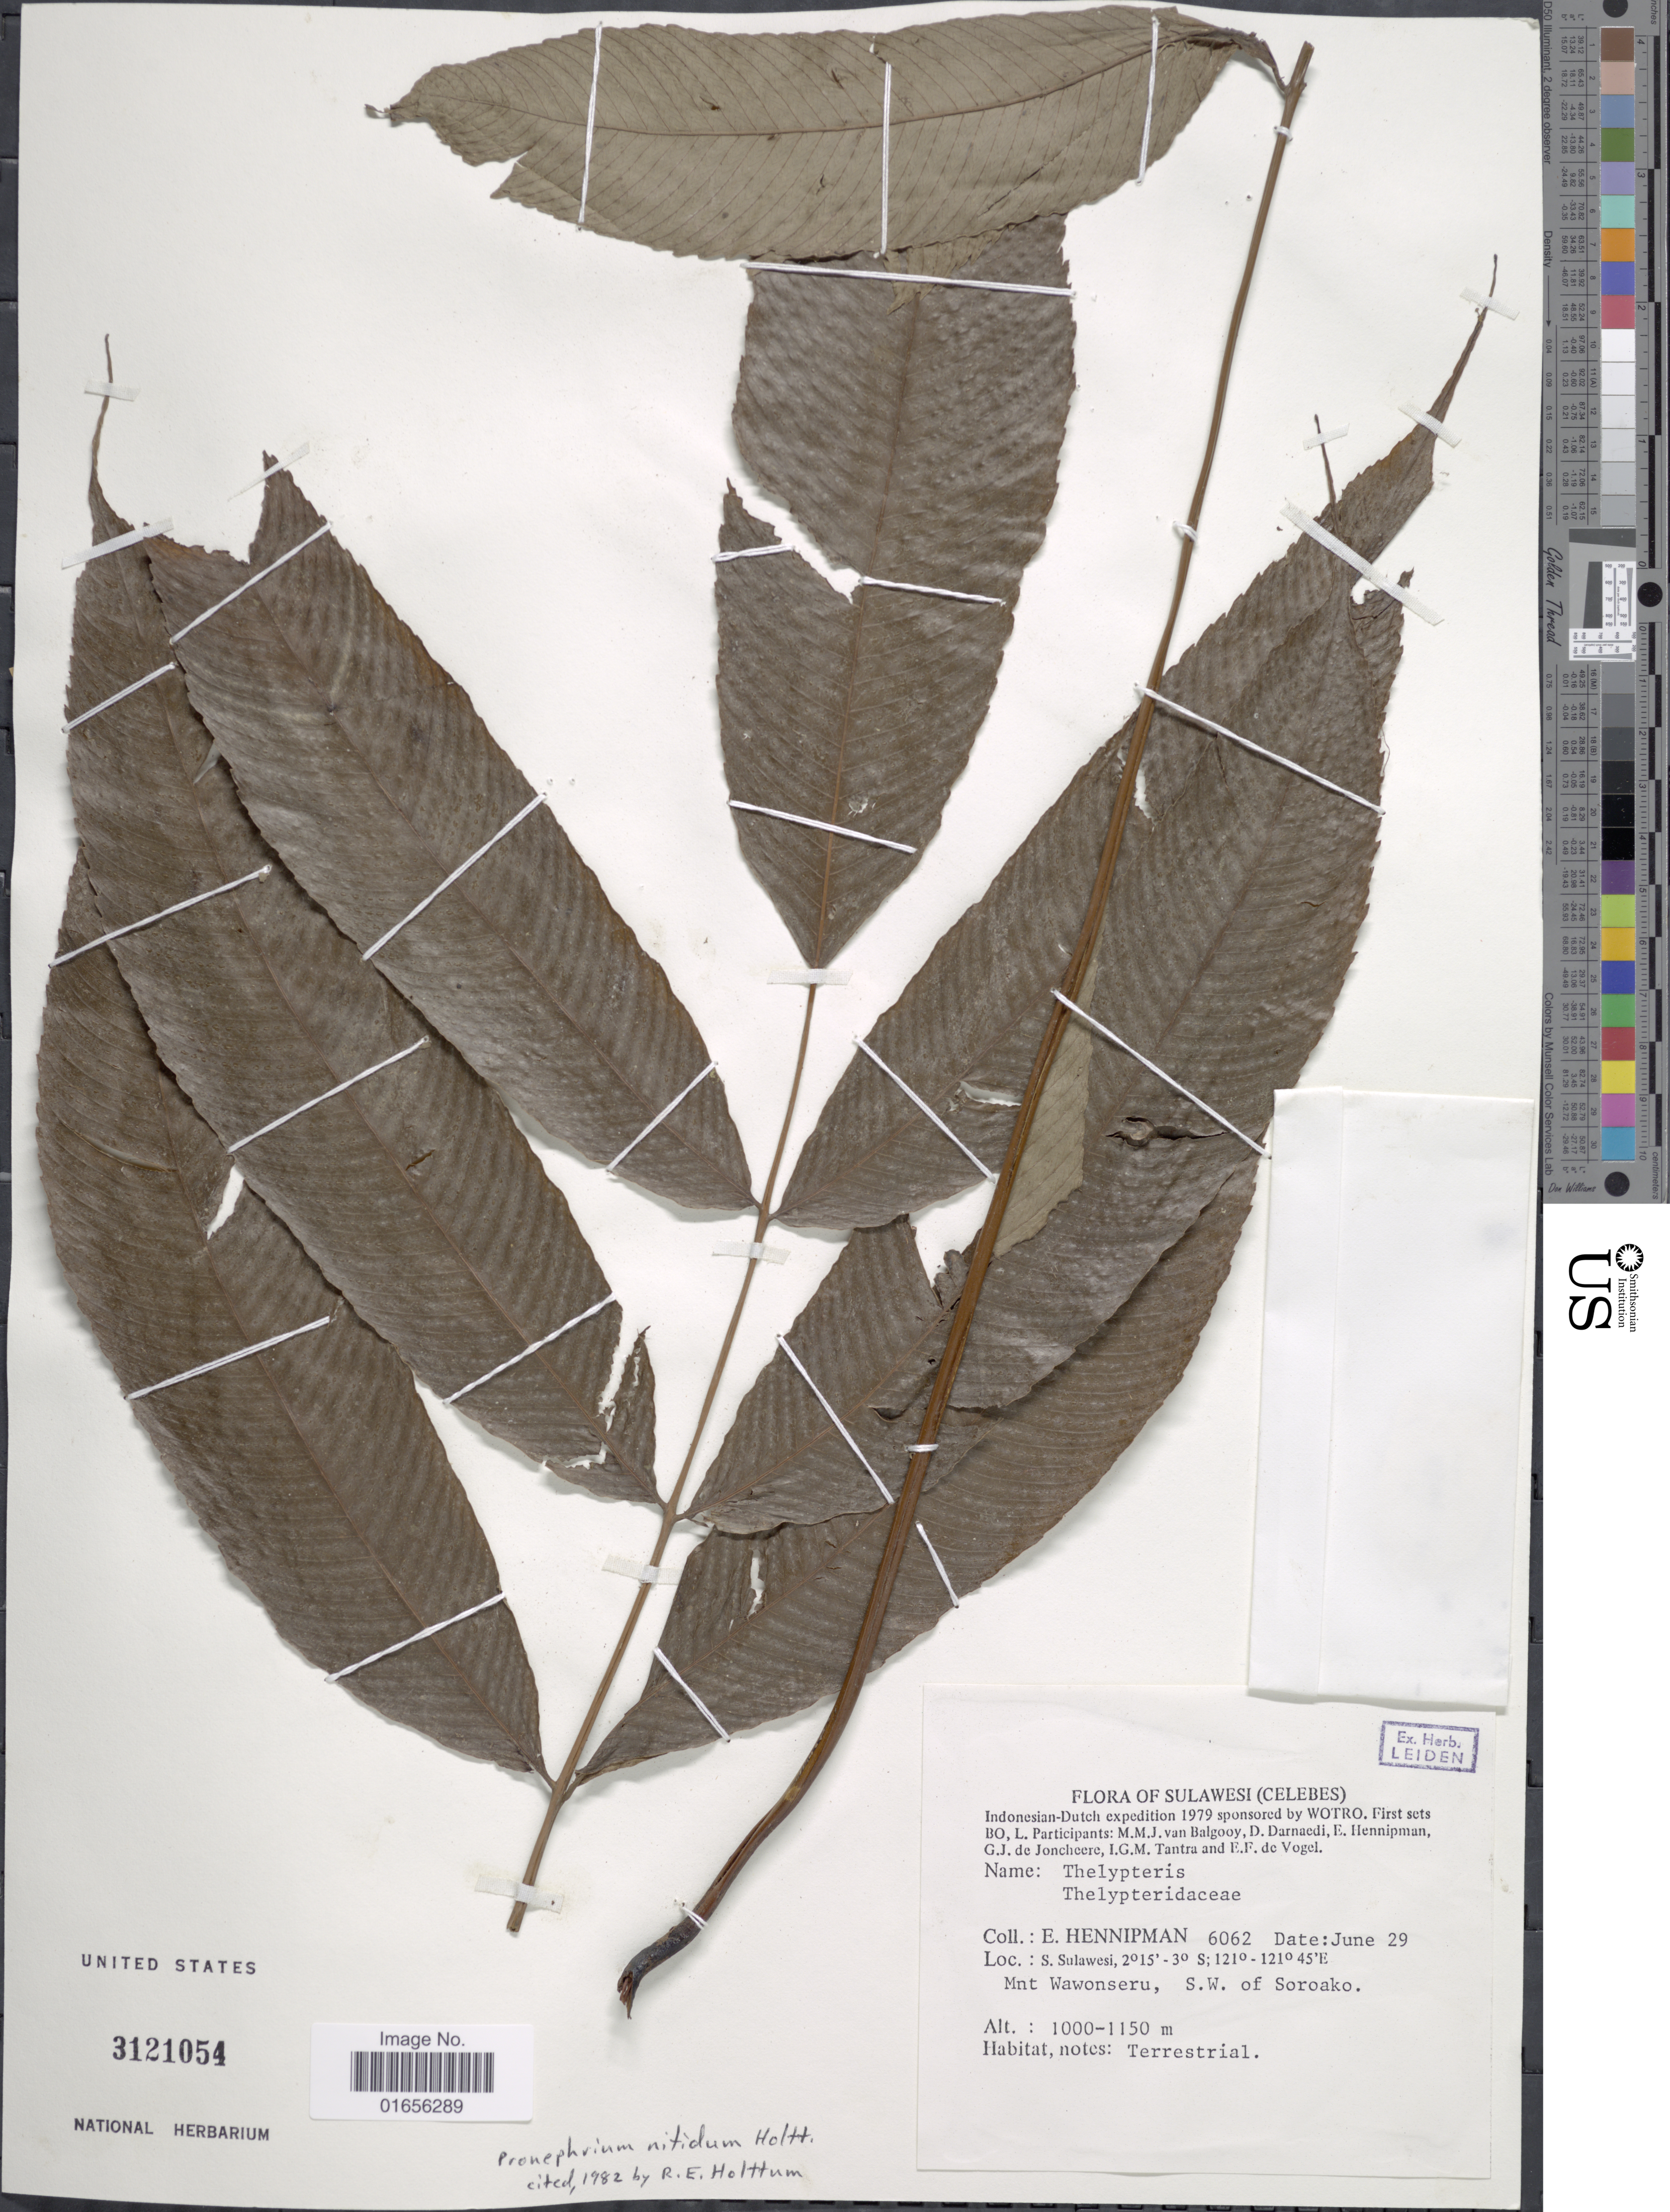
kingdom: Plantae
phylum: Tracheophyta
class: Polypodiopsida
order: Polypodiales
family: Thelypteridaceae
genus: Pronephrium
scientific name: Pronephrium nitidum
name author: Holttum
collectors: E. Hennipman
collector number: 6062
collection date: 1979-06-29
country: Indonesia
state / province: Sulawesi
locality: Sulawesi (Celebes), S. Sulawesi, Mnt. Wawonseru, S.W. of Soroako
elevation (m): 1000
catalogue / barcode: US 3121054